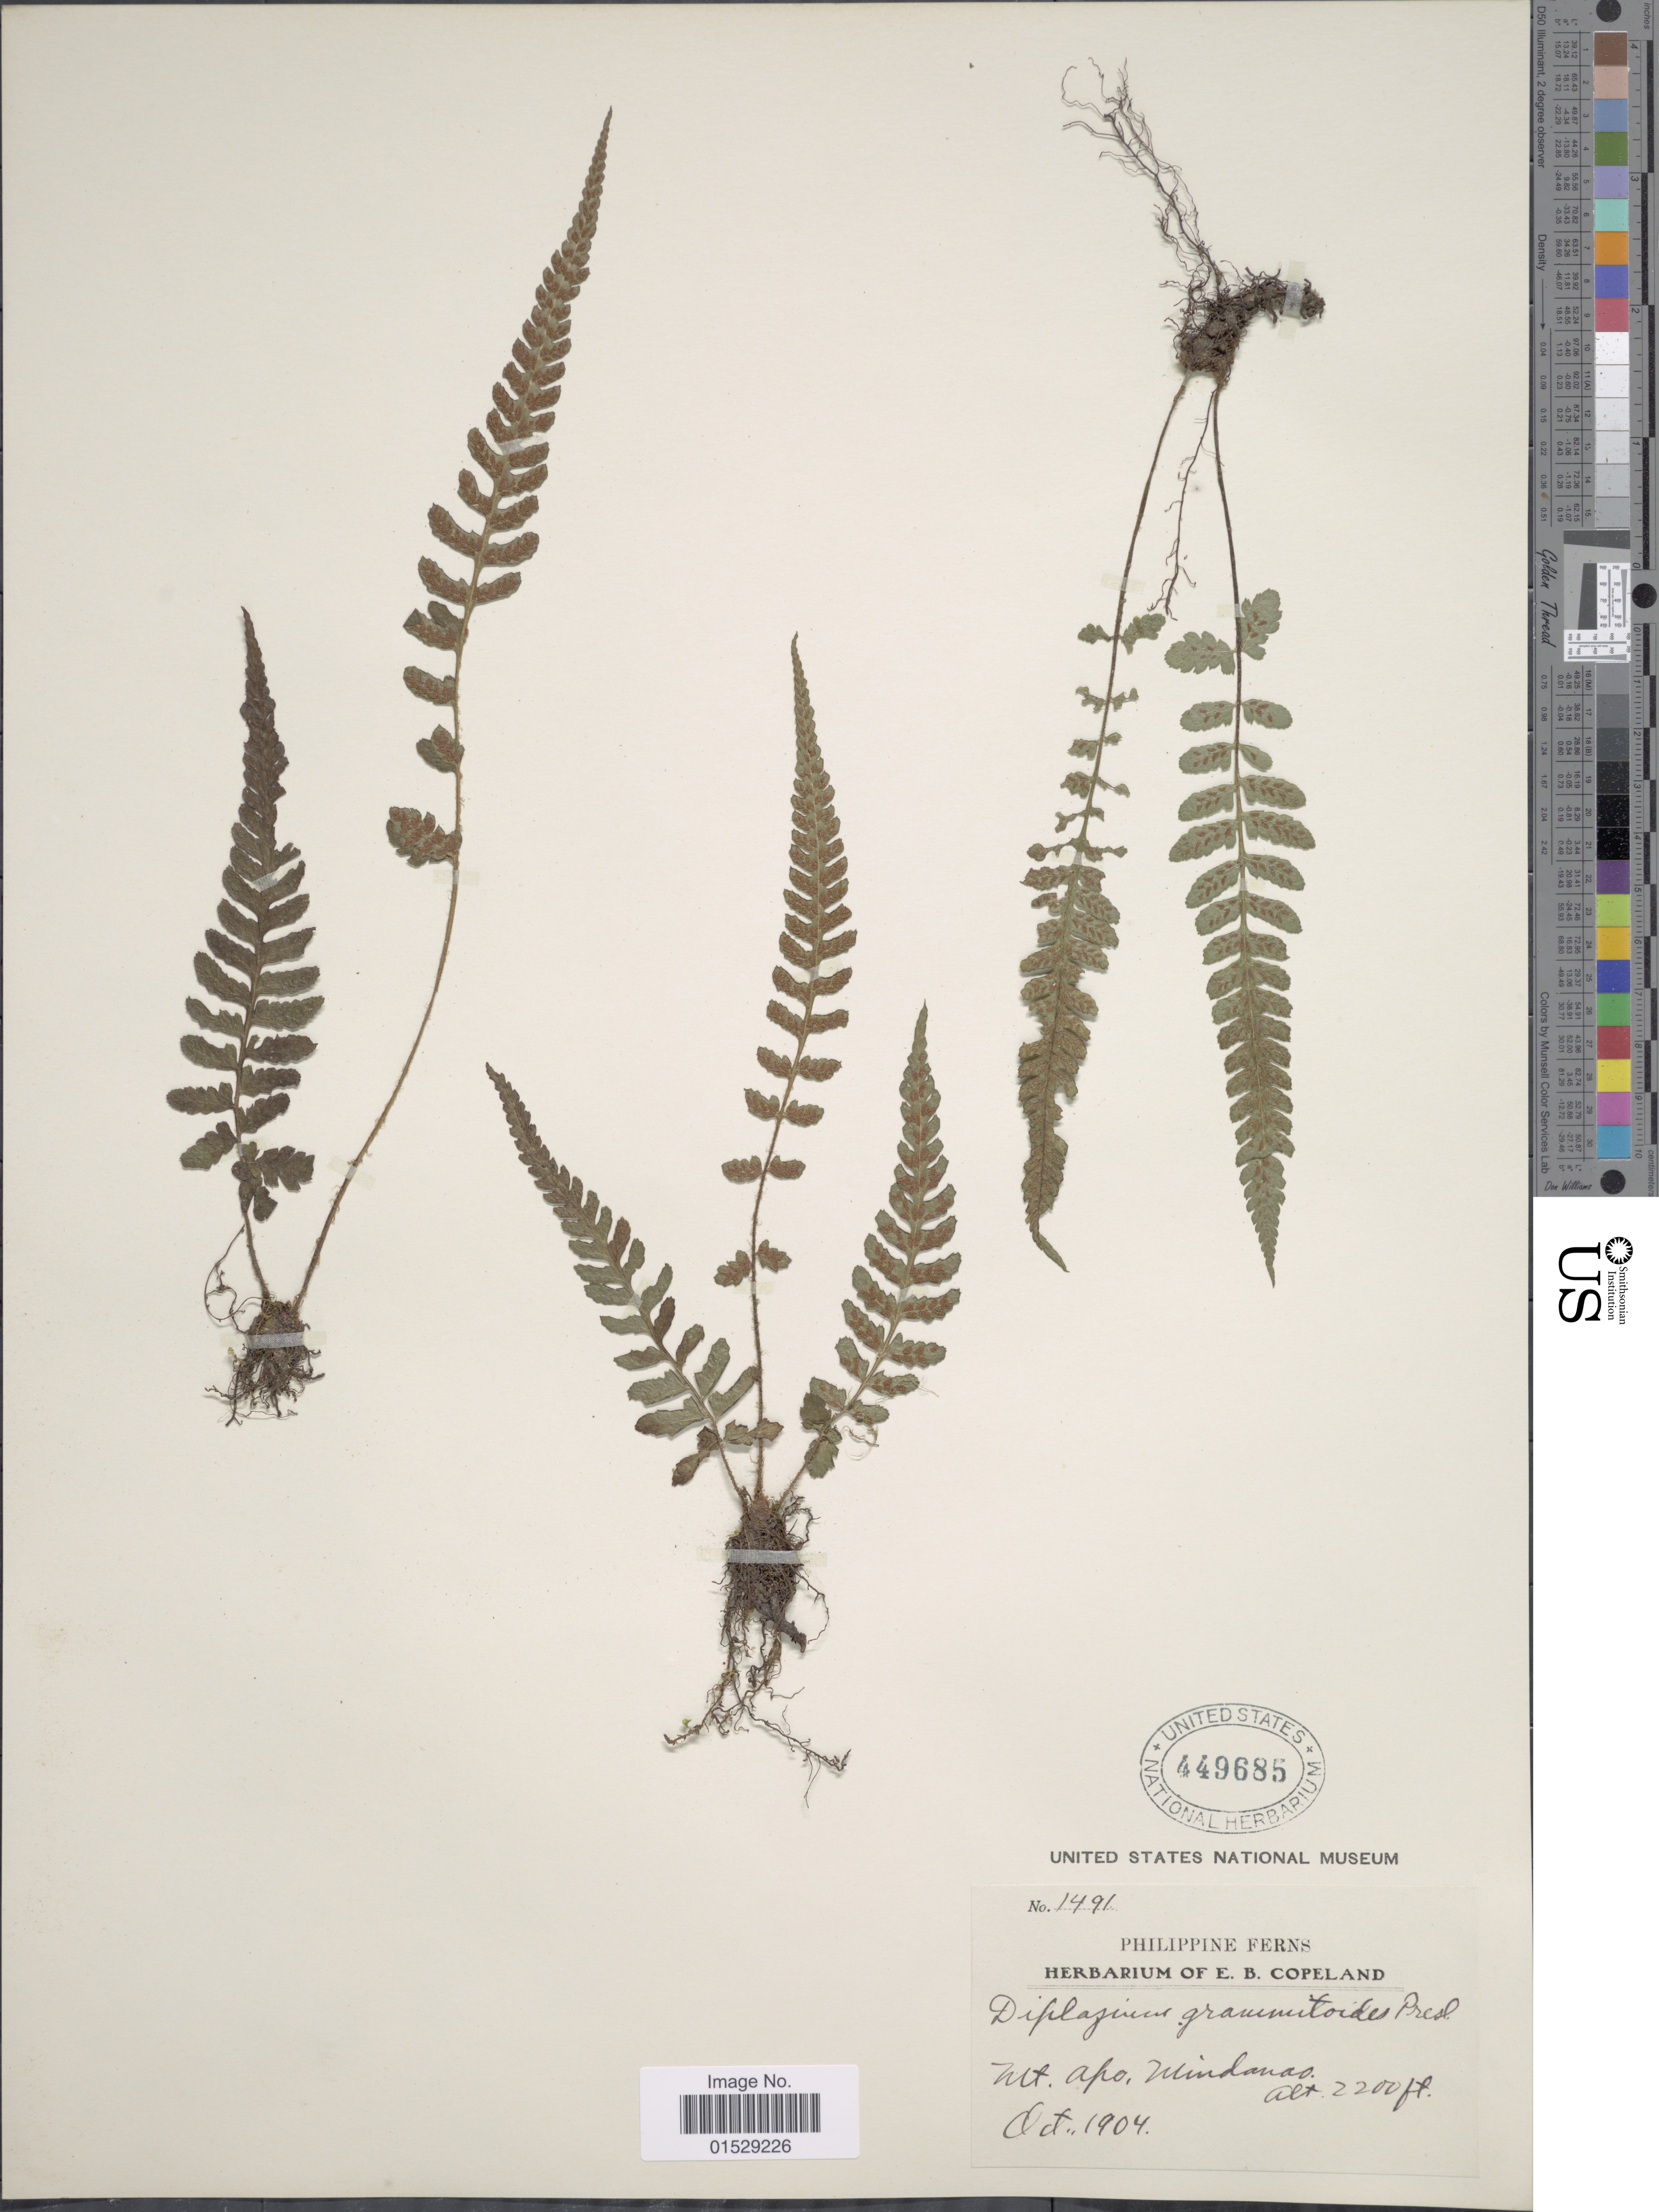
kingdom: Plantae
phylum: Tracheophyta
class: Polypodiopsida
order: Polypodiales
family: Athyriaceae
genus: Deparia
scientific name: Deparia petersenii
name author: (Kunze) M. Kato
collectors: ex herb. E. B. Copeland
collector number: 1491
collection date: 1904-10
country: Philippines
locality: Mt. Apo, Mindanao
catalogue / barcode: US 449685